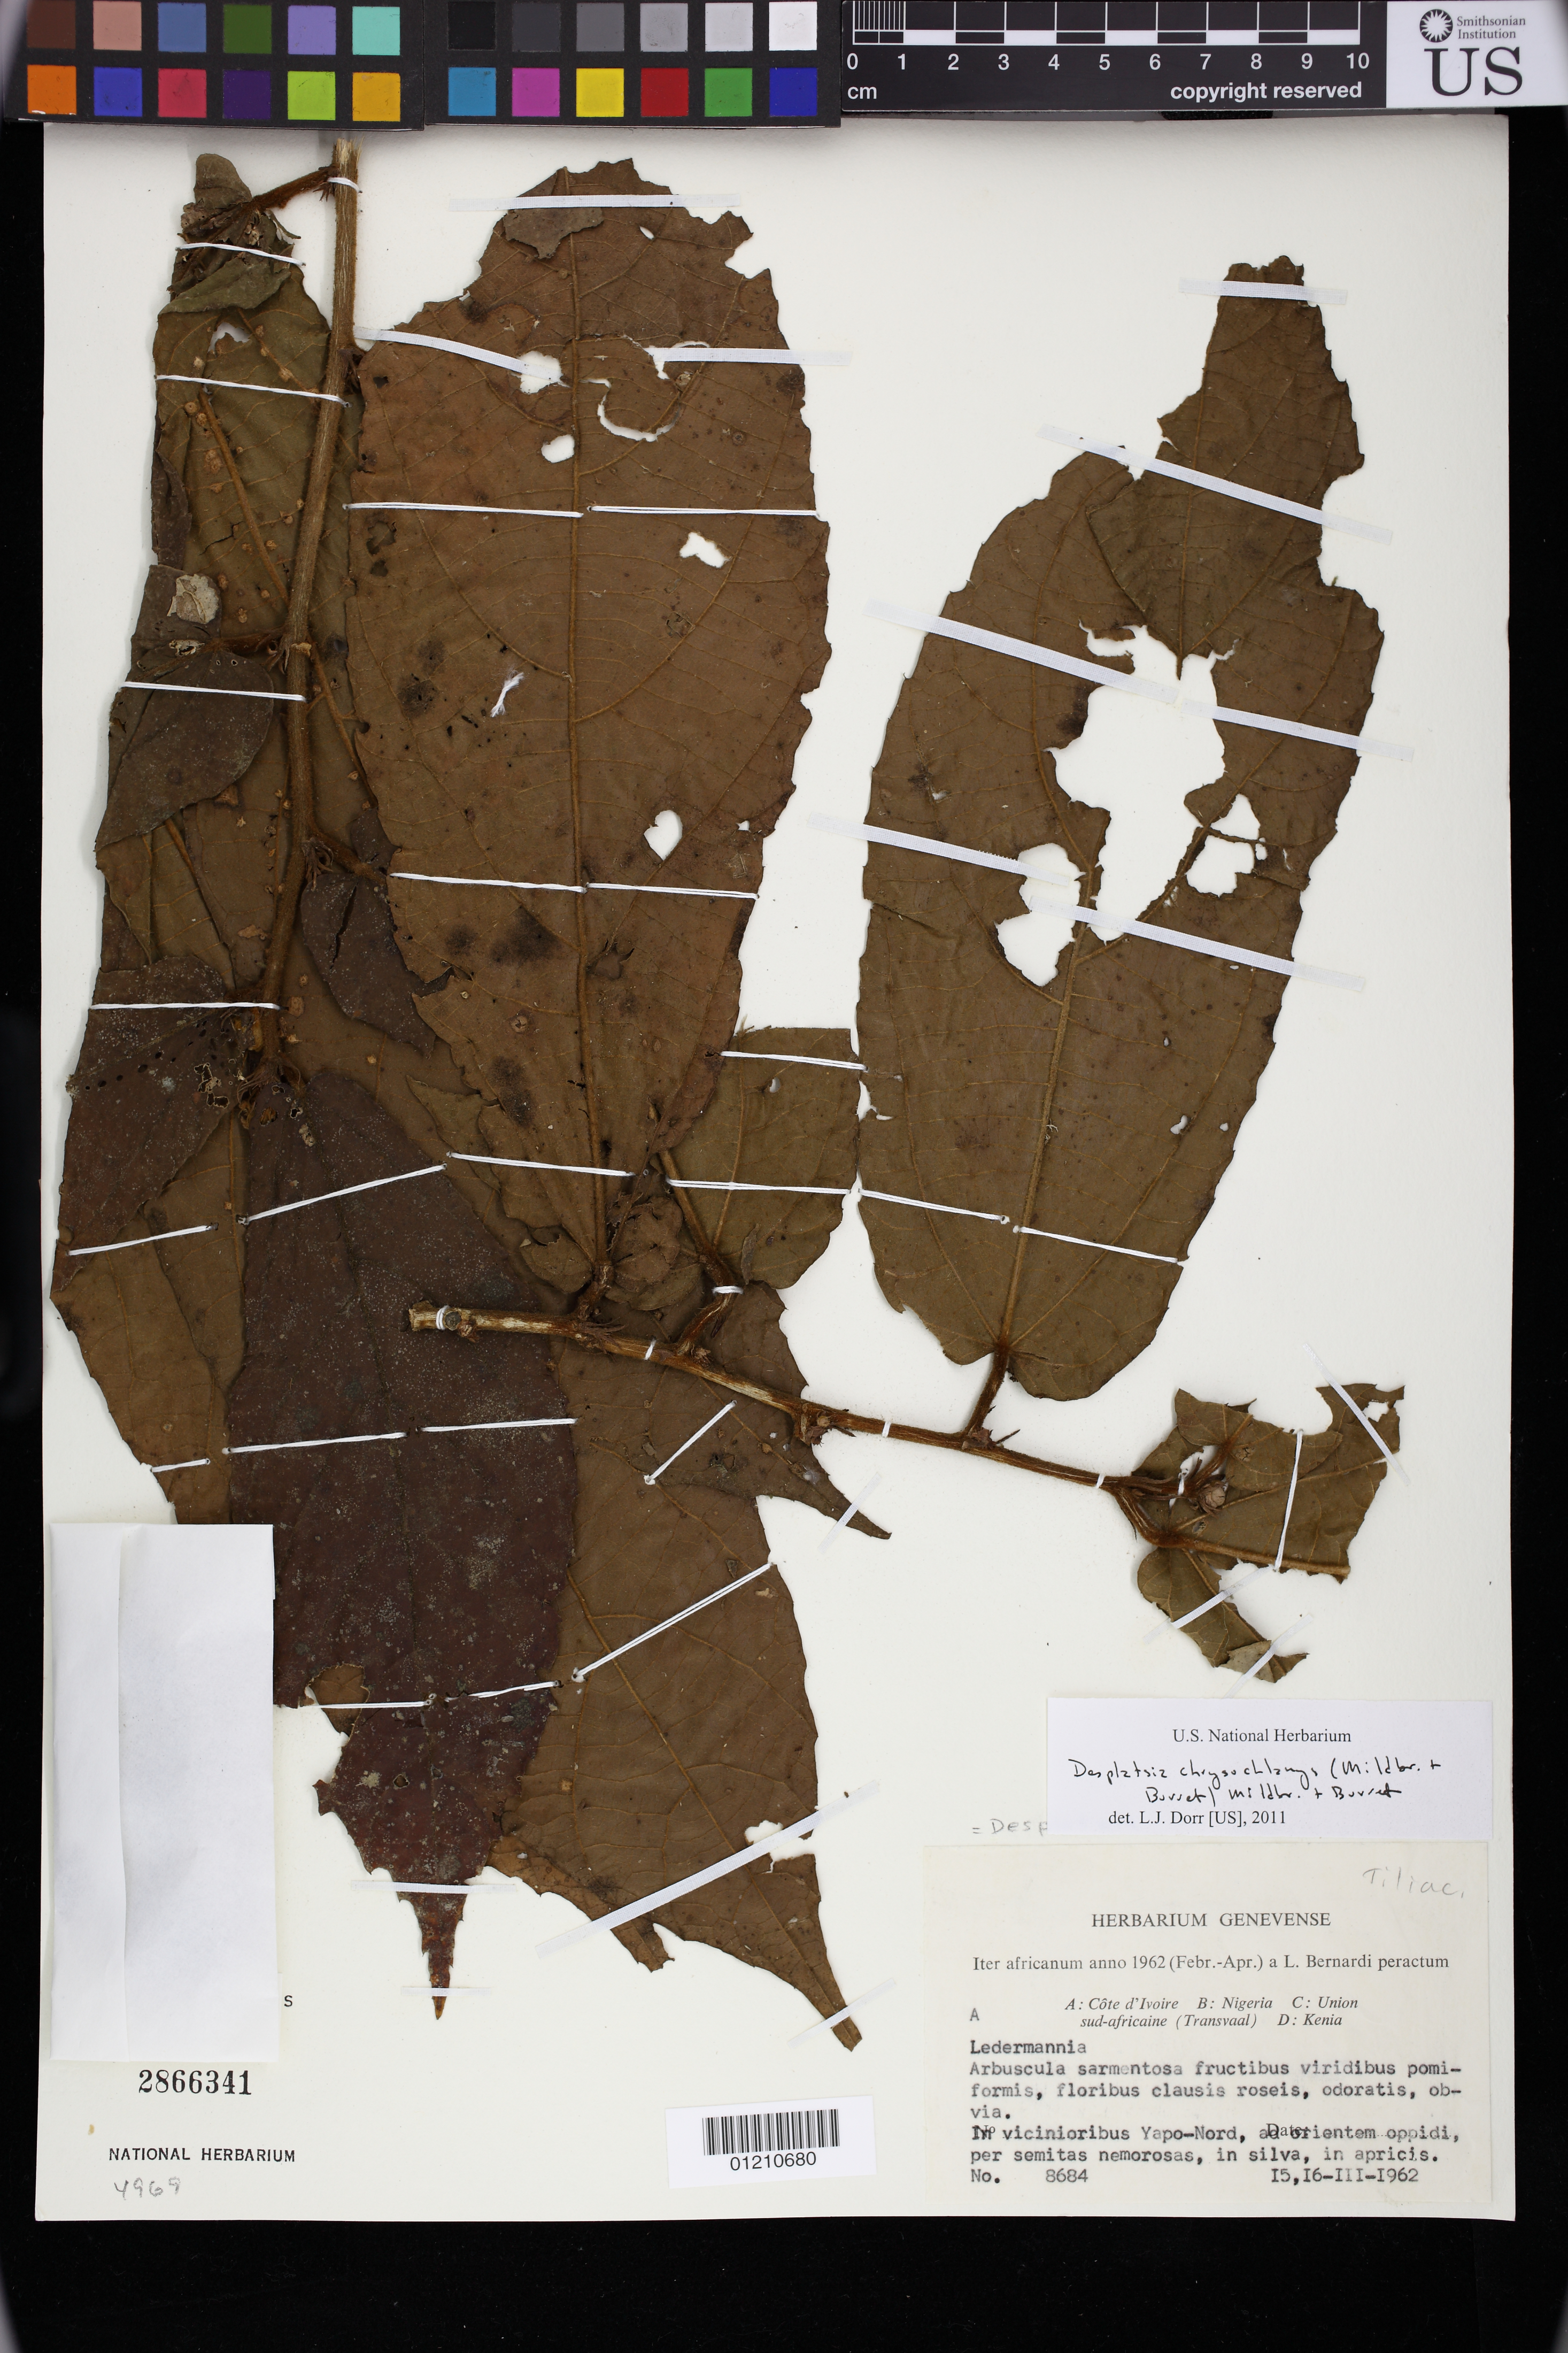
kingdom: Plantae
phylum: Tracheophyta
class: Magnoliopsida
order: Malvales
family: Malvaceae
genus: Desplatsia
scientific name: Desplatsia chrysochlamys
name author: Mildbr. & Burret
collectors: L. Bernardi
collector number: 8684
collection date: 1962-03-15/1962-03-16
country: Ivory Coast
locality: Yapo-Nord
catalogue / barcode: US 2866341